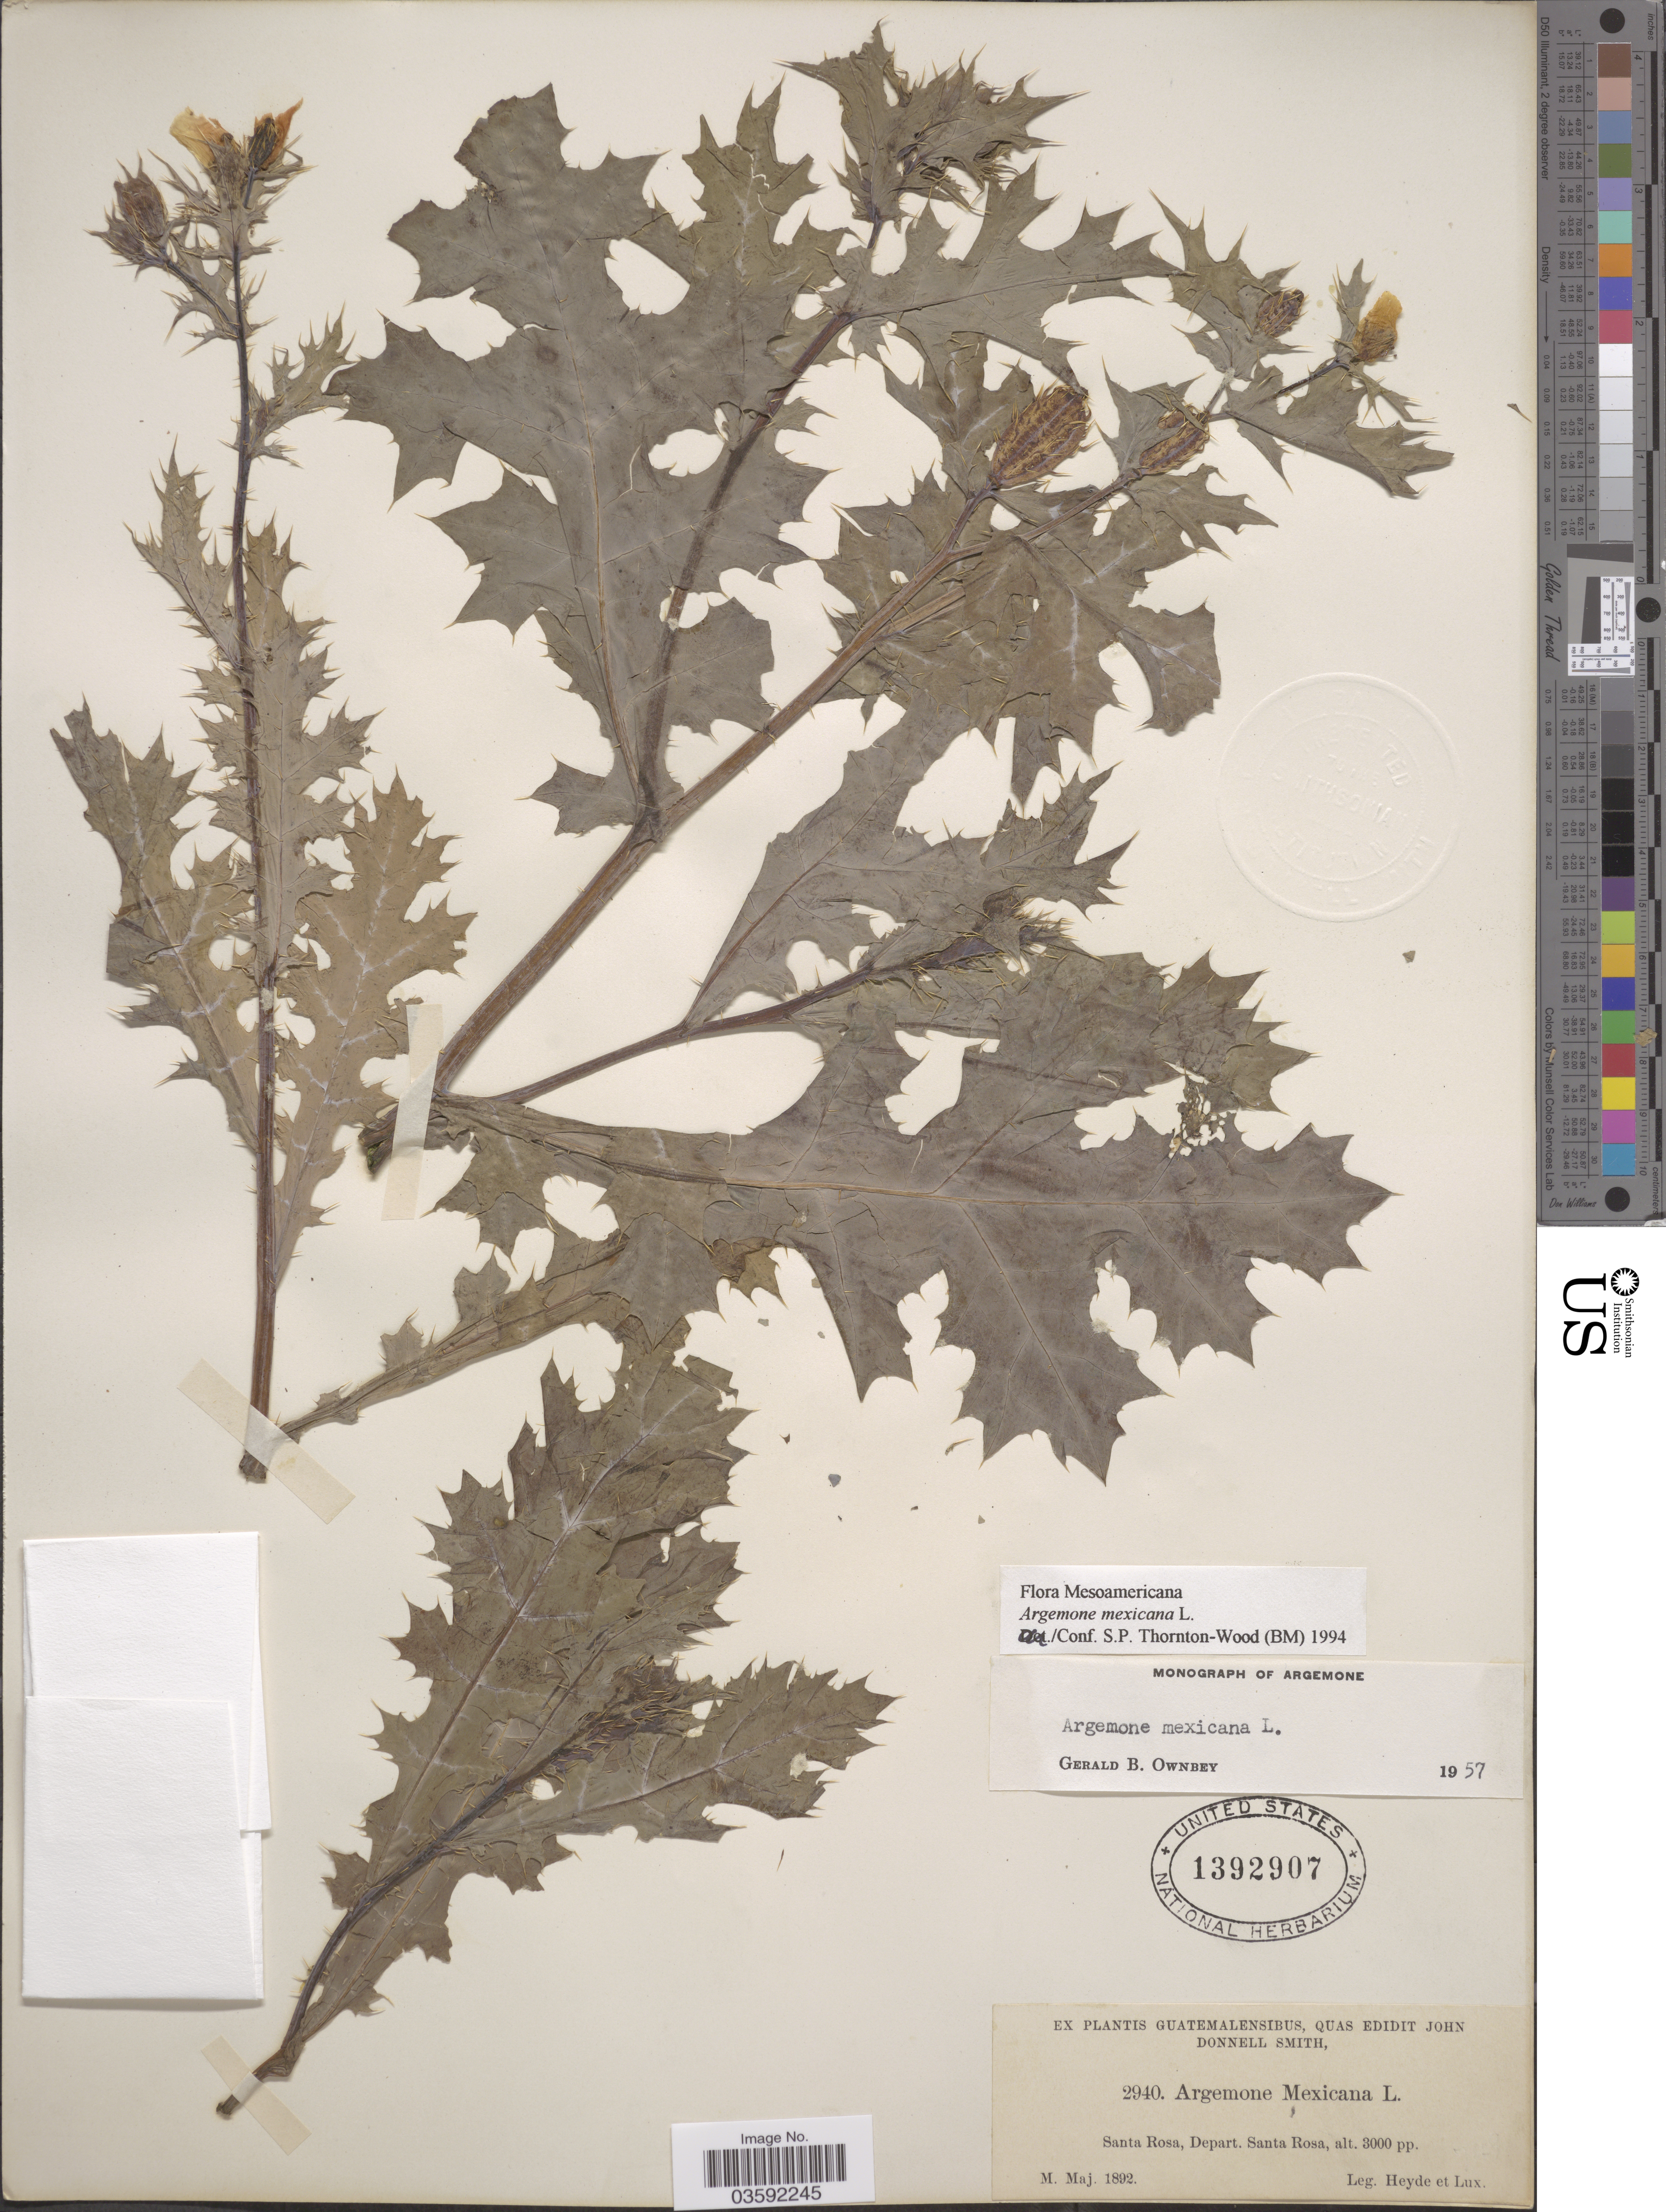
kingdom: Plantae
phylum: Tracheophyta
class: Magnoliopsida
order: Ranunculales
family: Papaveraceae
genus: Argemone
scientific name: Argemone mexicana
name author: L.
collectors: Heyde & Lux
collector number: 2940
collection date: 1892-05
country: Guatemala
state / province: Santa Rosa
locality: Santa Rosa, Depart. Santa Rosa.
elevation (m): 914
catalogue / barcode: US 1392907